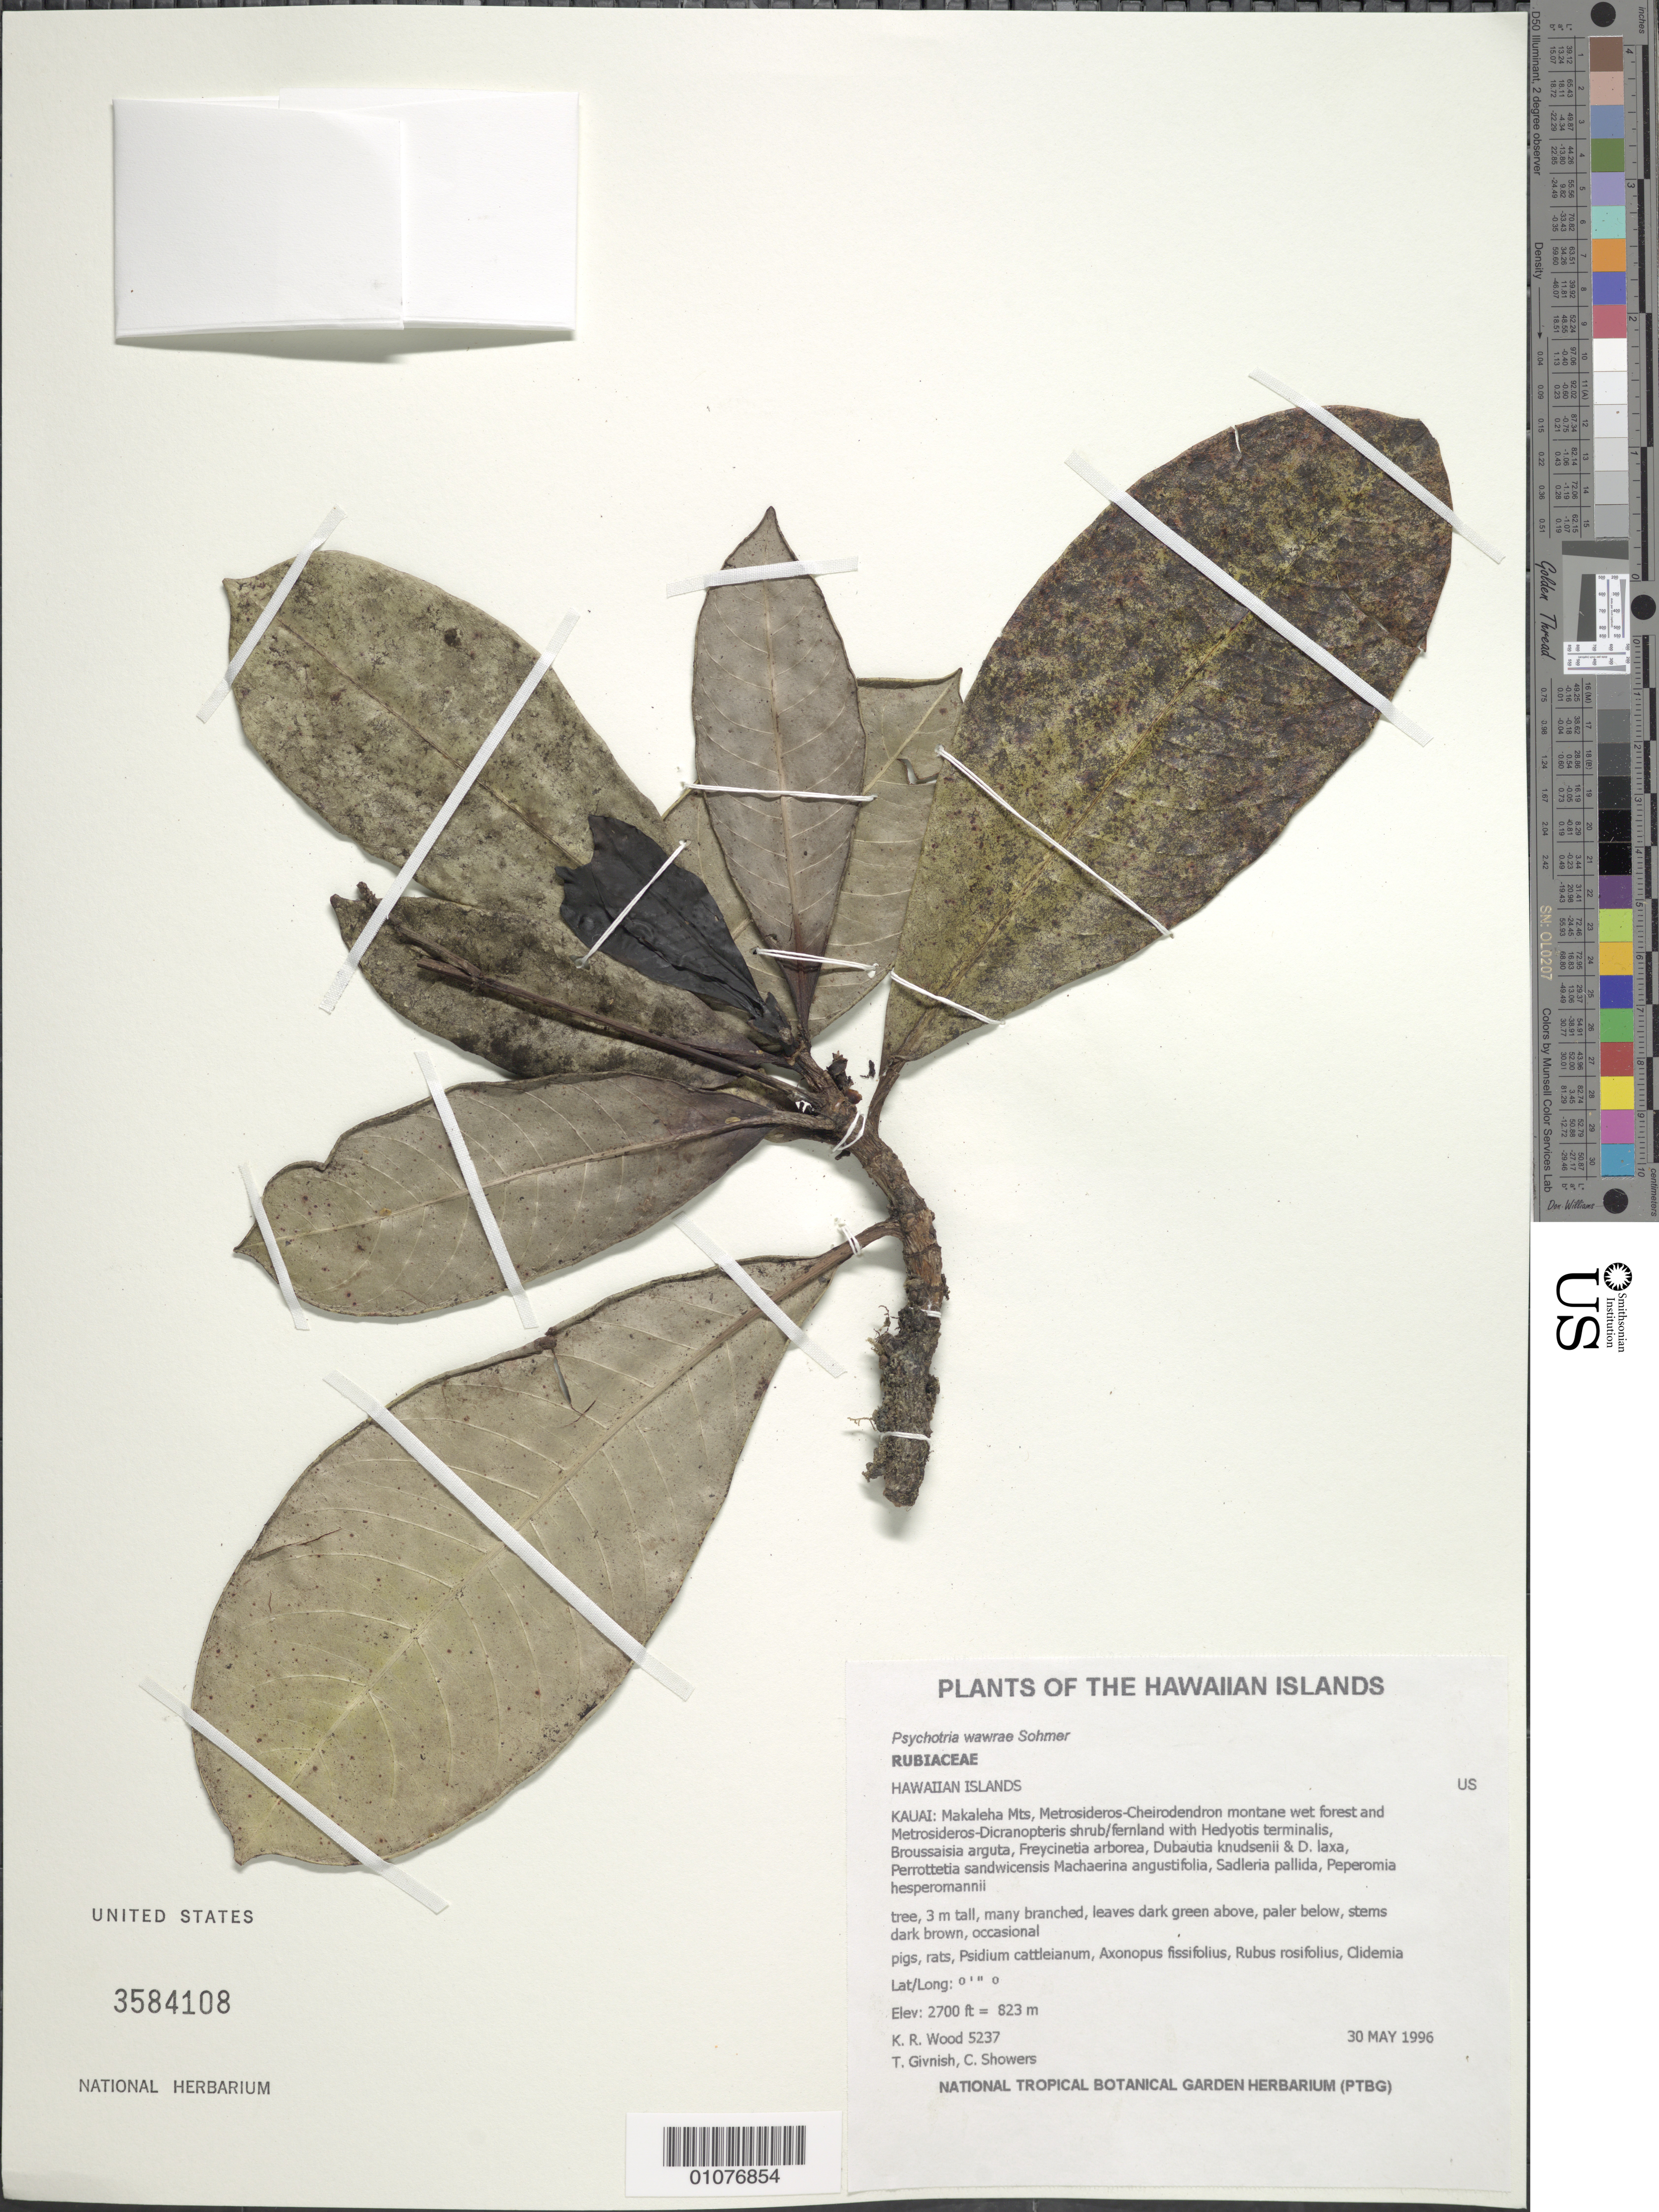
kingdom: Plantae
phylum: Tracheophyta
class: Magnoliopsida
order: Gentianales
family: Rubiaceae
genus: Psychotria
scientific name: Psychotria wawrae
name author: Sohmer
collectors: K. R. Wood, T. J. Givnish & C. Showers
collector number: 5237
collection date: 1996-05-30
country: United States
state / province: Hawaii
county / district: Kaui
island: Kaua'i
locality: Makaleha Mts.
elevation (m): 823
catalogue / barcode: US 3584108